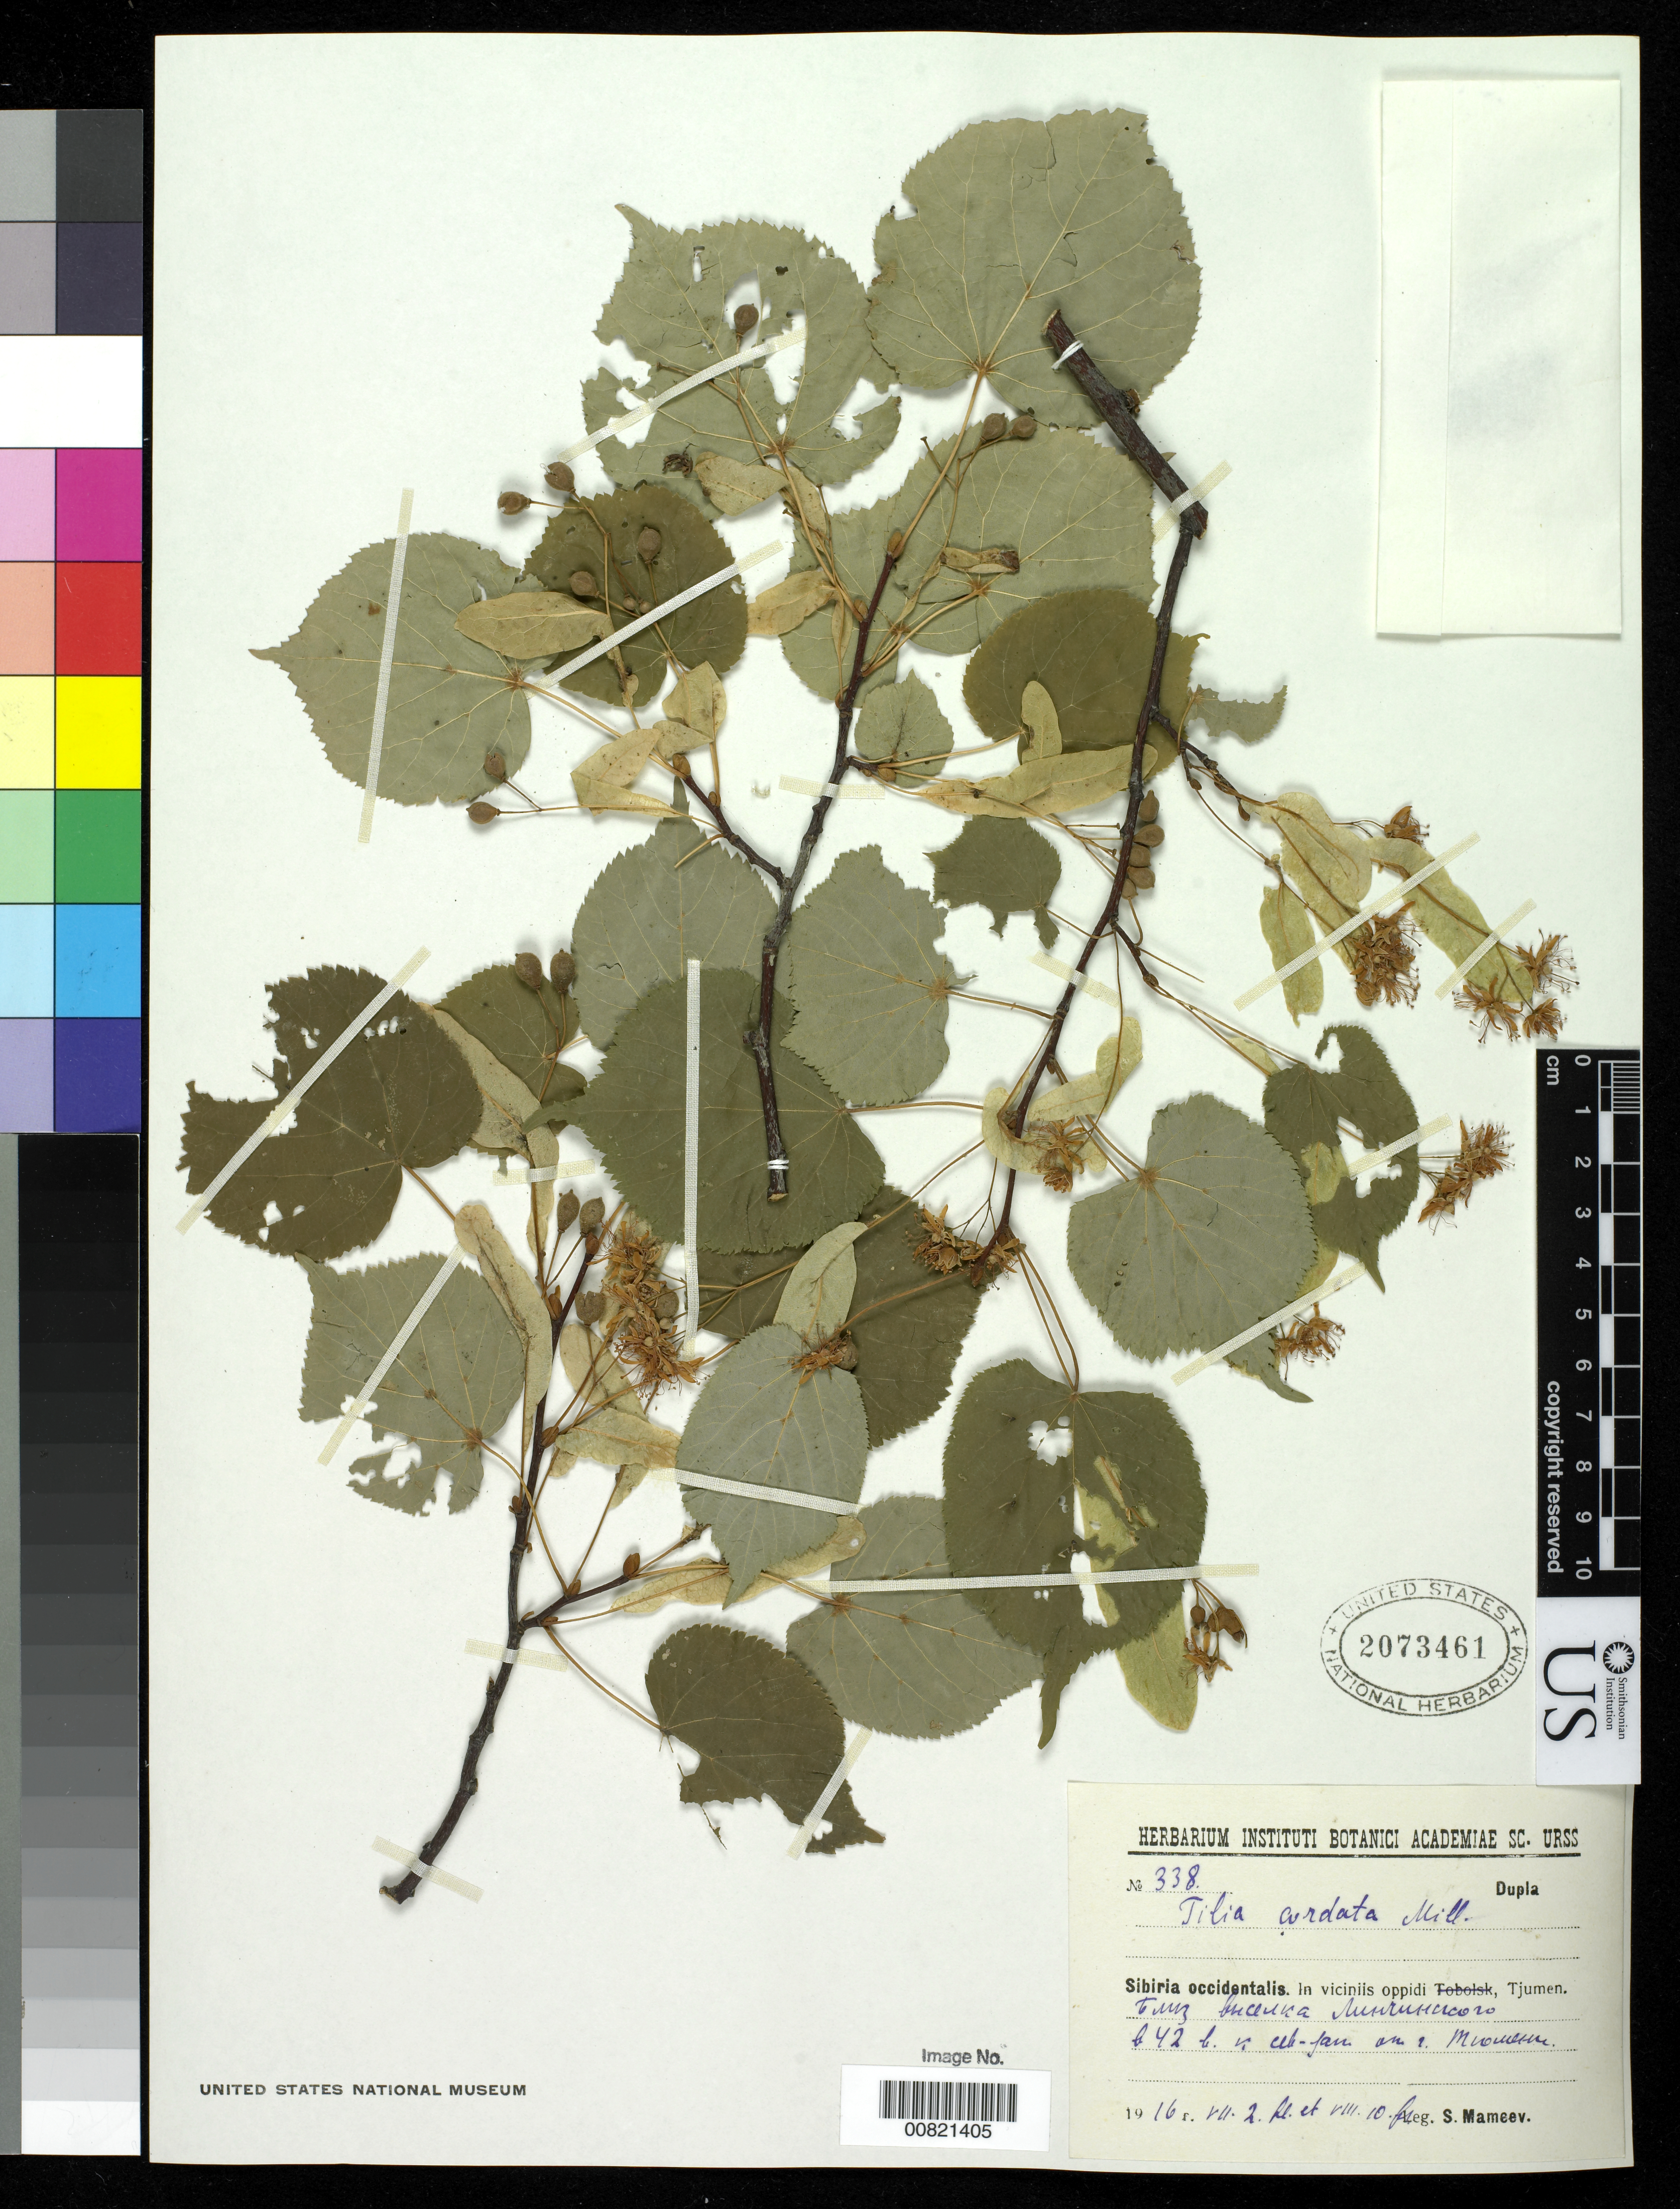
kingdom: Plantae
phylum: Tracheophyta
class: Magnoliopsida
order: Malvales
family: Malvaceae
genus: Tilia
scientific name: Tilia cordata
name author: Mill.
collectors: S. Mameev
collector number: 338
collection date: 1916-07-02/1916-07-10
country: Russian Federation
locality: Western Siberia, near Tjumen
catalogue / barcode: US 2073461